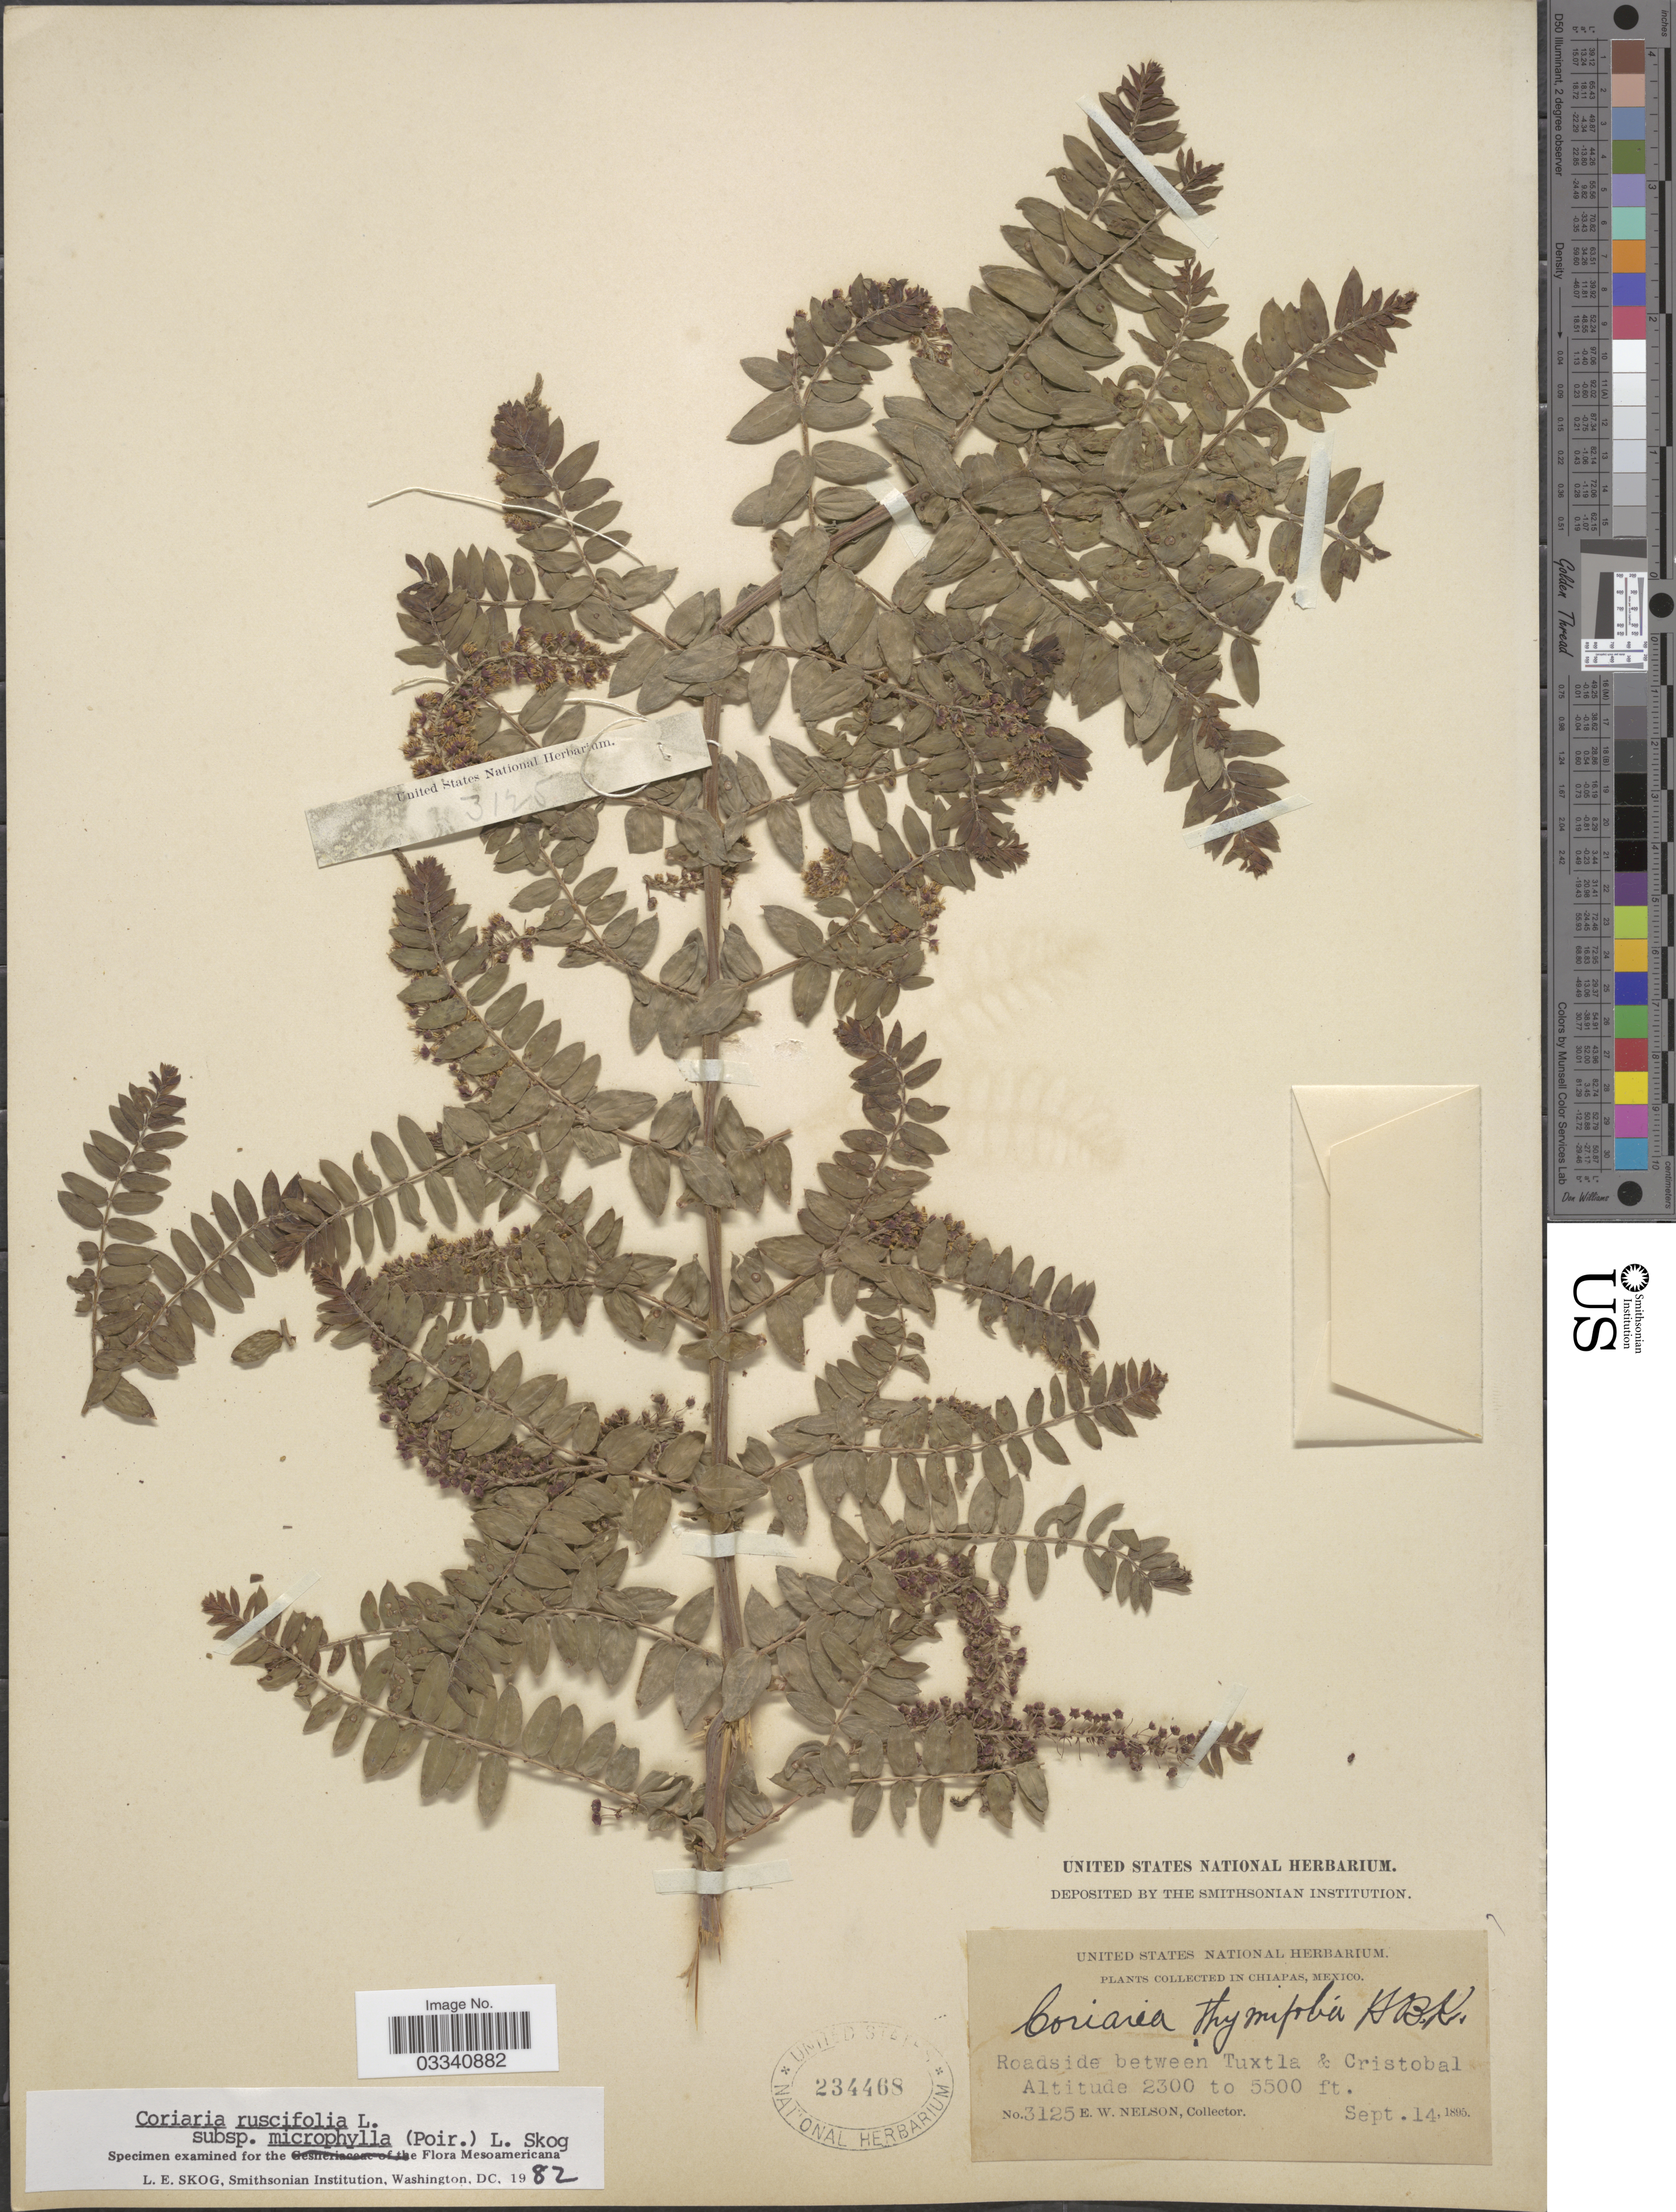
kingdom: Plantae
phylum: Tracheophyta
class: Magnoliopsida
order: Cucurbitales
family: Coriariaceae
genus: Coriaria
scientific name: Coriaria ruscifolia subsp. microphylla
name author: (Poir.) L.E. Skog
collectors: E. W. Nelson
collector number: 3125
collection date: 1895-09-14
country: Mexico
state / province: Chiapas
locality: Roadside between Tuxtla & Cristobal.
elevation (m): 701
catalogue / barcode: US 234468